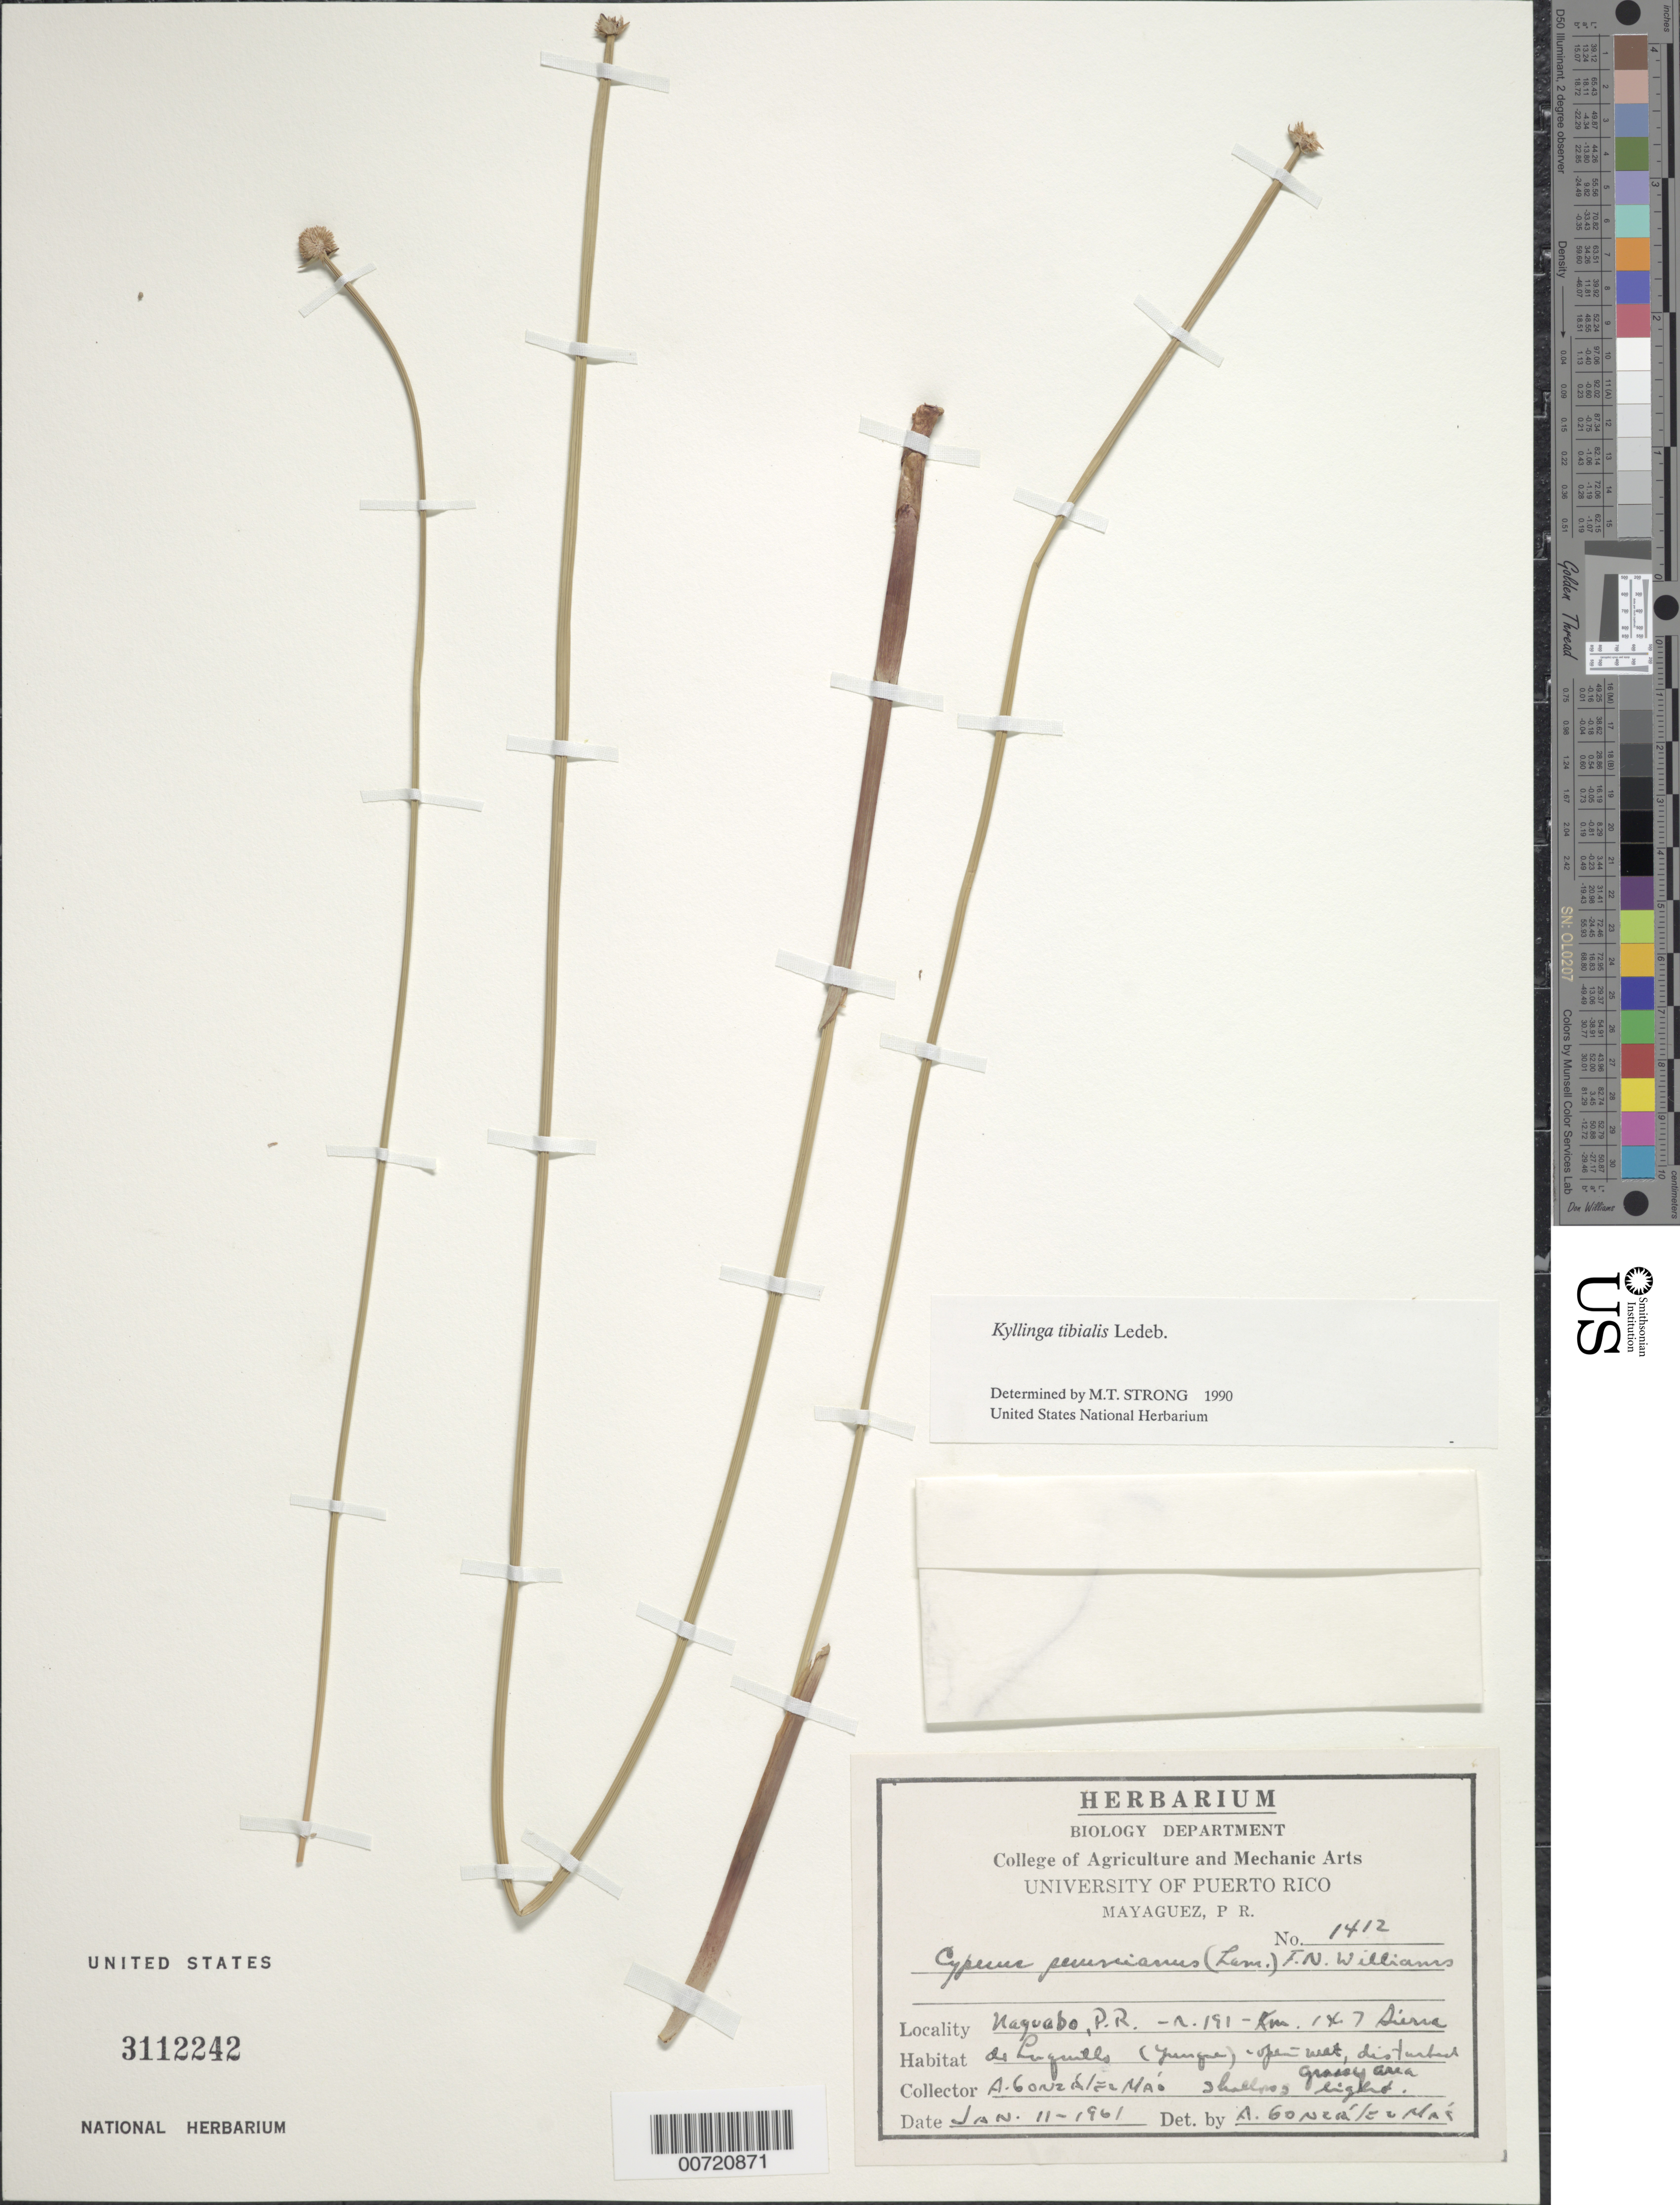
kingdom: Plantae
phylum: Tracheophyta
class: Liliopsida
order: Poales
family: Cyperaceae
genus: Cyperus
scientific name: Cyperus tibialis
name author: (Poit. ex Ledeb.) Govaerts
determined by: Strong, Mark T., (BOT), Smithsonian Institution - National Museum of Natural History (UNITED STATES)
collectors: A. González Más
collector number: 1412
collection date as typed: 11 Jan 1961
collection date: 1961-01-11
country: Puerto Rico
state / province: Luquillo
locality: Naguabo: Rd. 191, km 14.7, Sierra de Luquillo, El Yunque.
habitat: Open, wet, disturbed grassy place.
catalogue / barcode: US 3112242